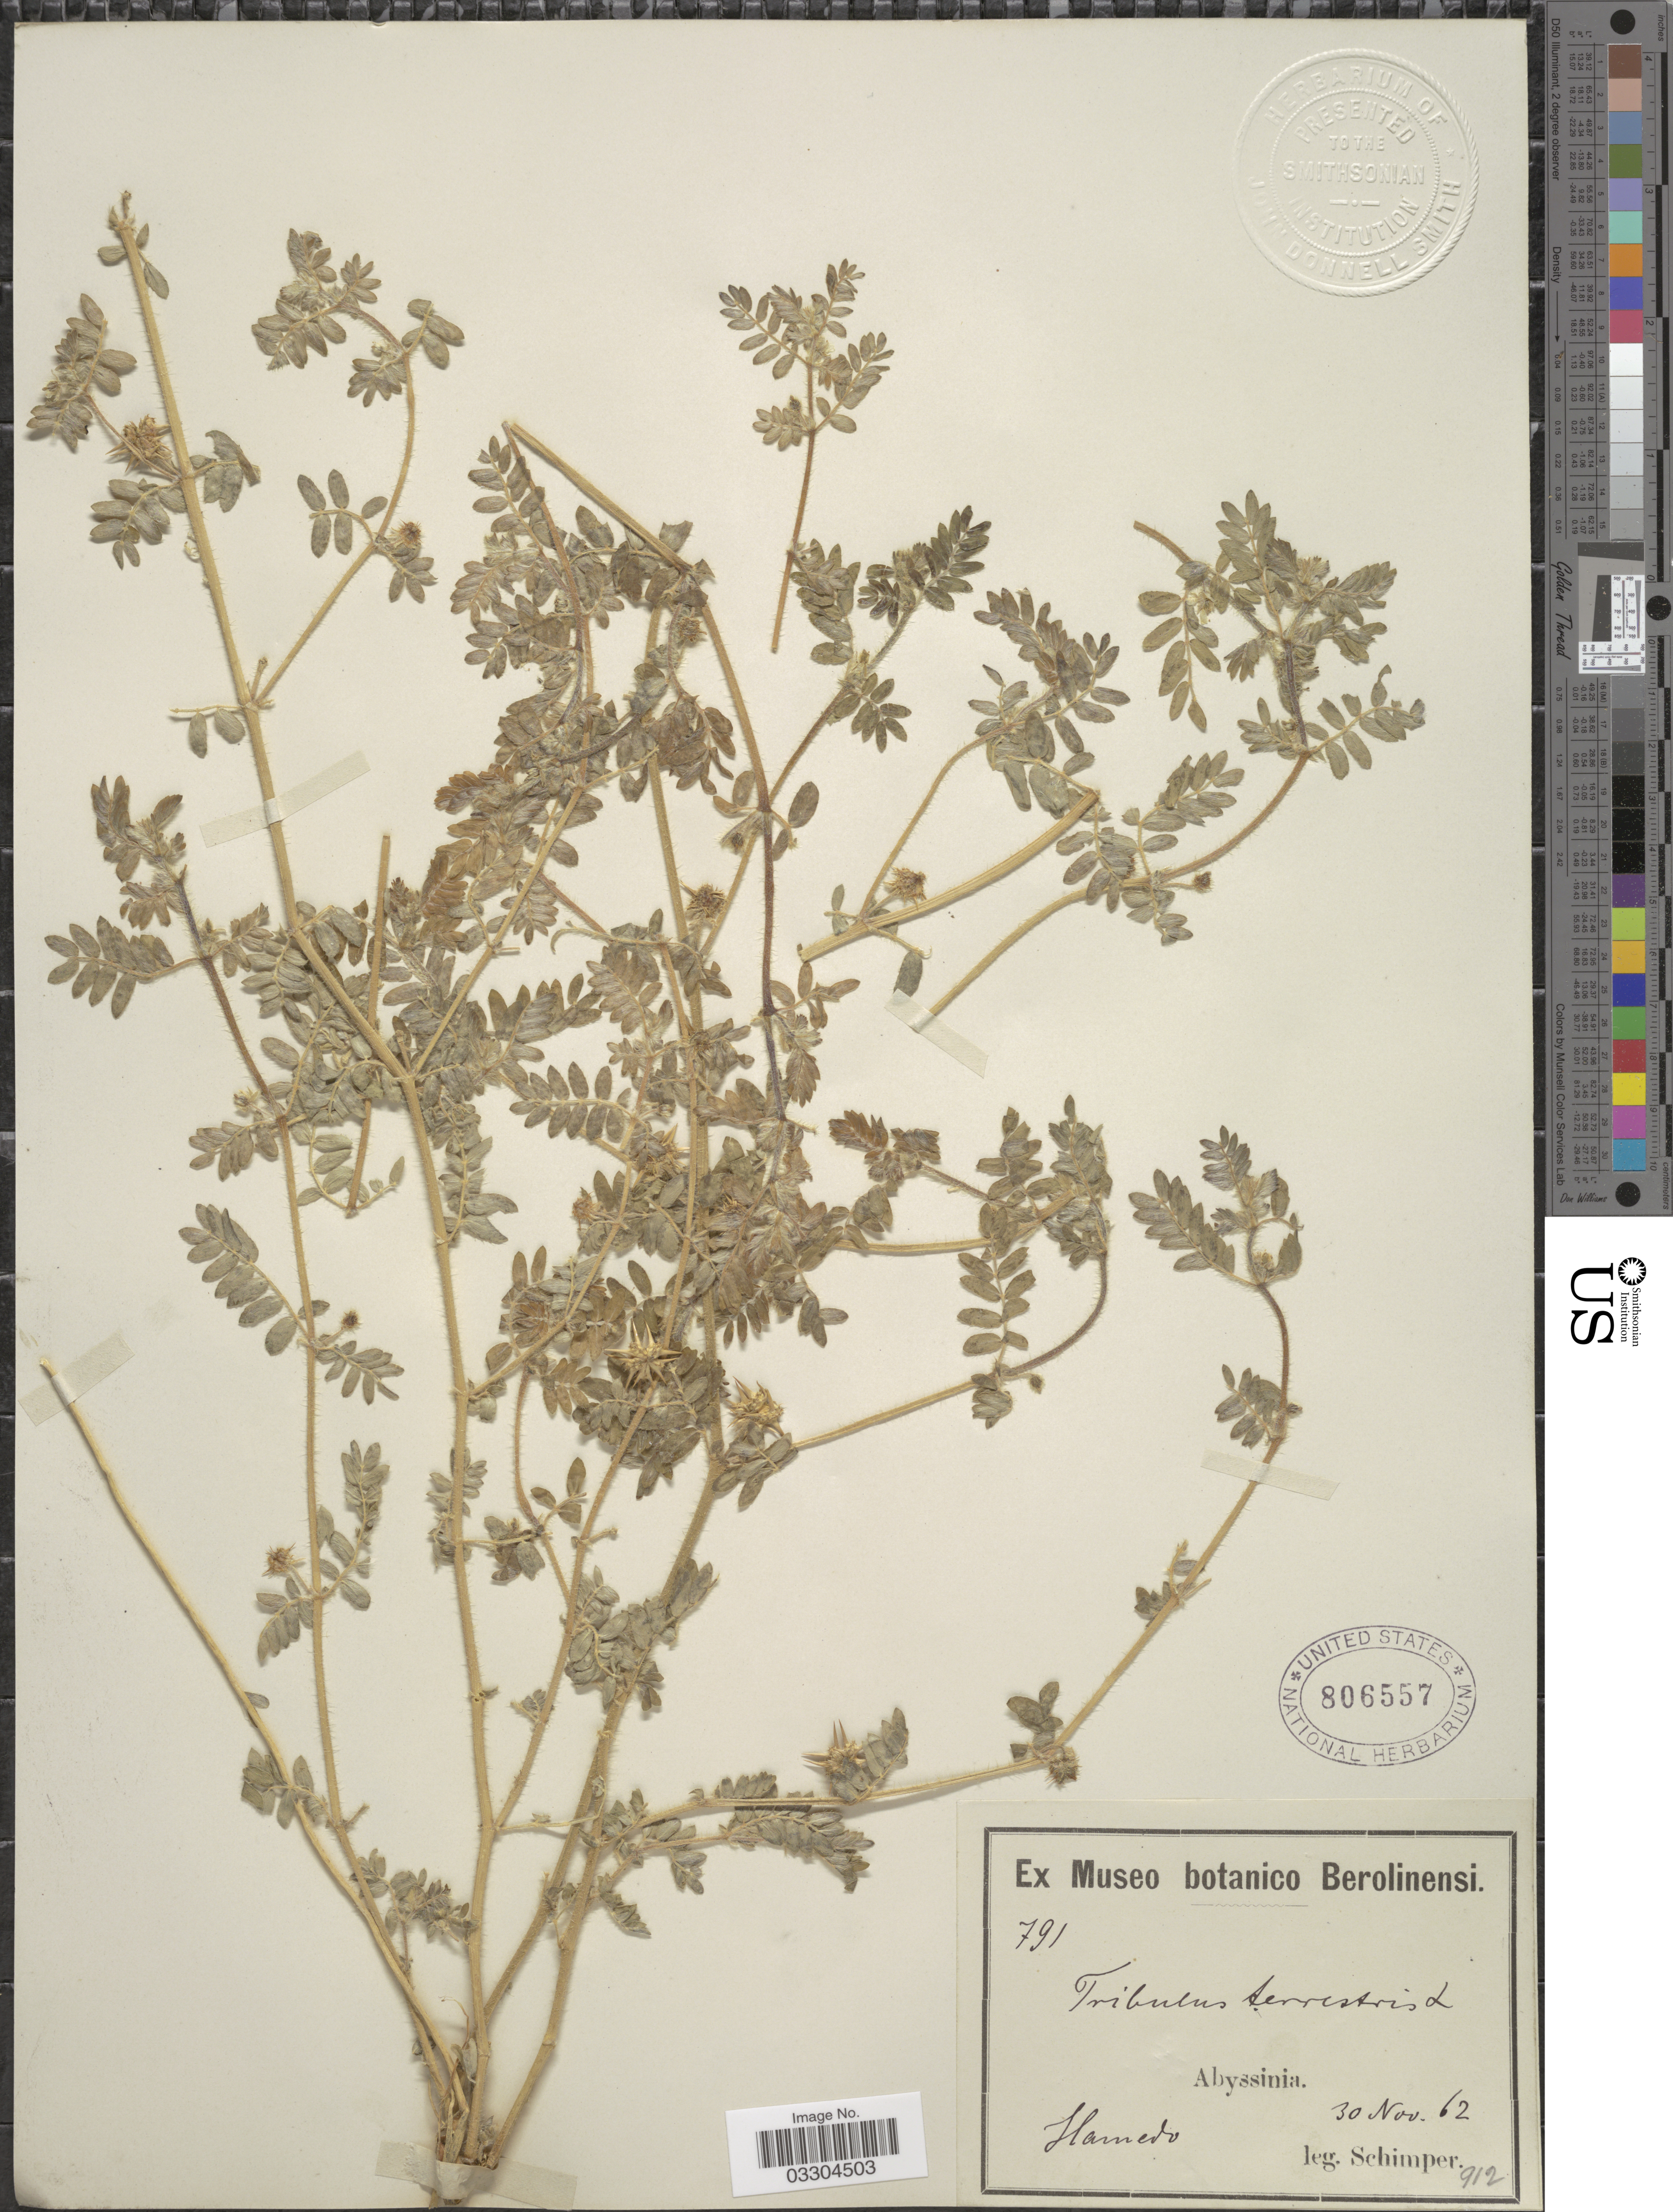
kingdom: Plantae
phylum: Tracheophyta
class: Magnoliopsida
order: Zygophyllales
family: Zygophyllaceae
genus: Tribulus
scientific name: Tribulus terrestris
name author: L.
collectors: -. Schimper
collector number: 791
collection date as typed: Transcribed d/m/y: 30/11/62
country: Ethiopia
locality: Abyssinia. Hamedo.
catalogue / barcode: US 806557